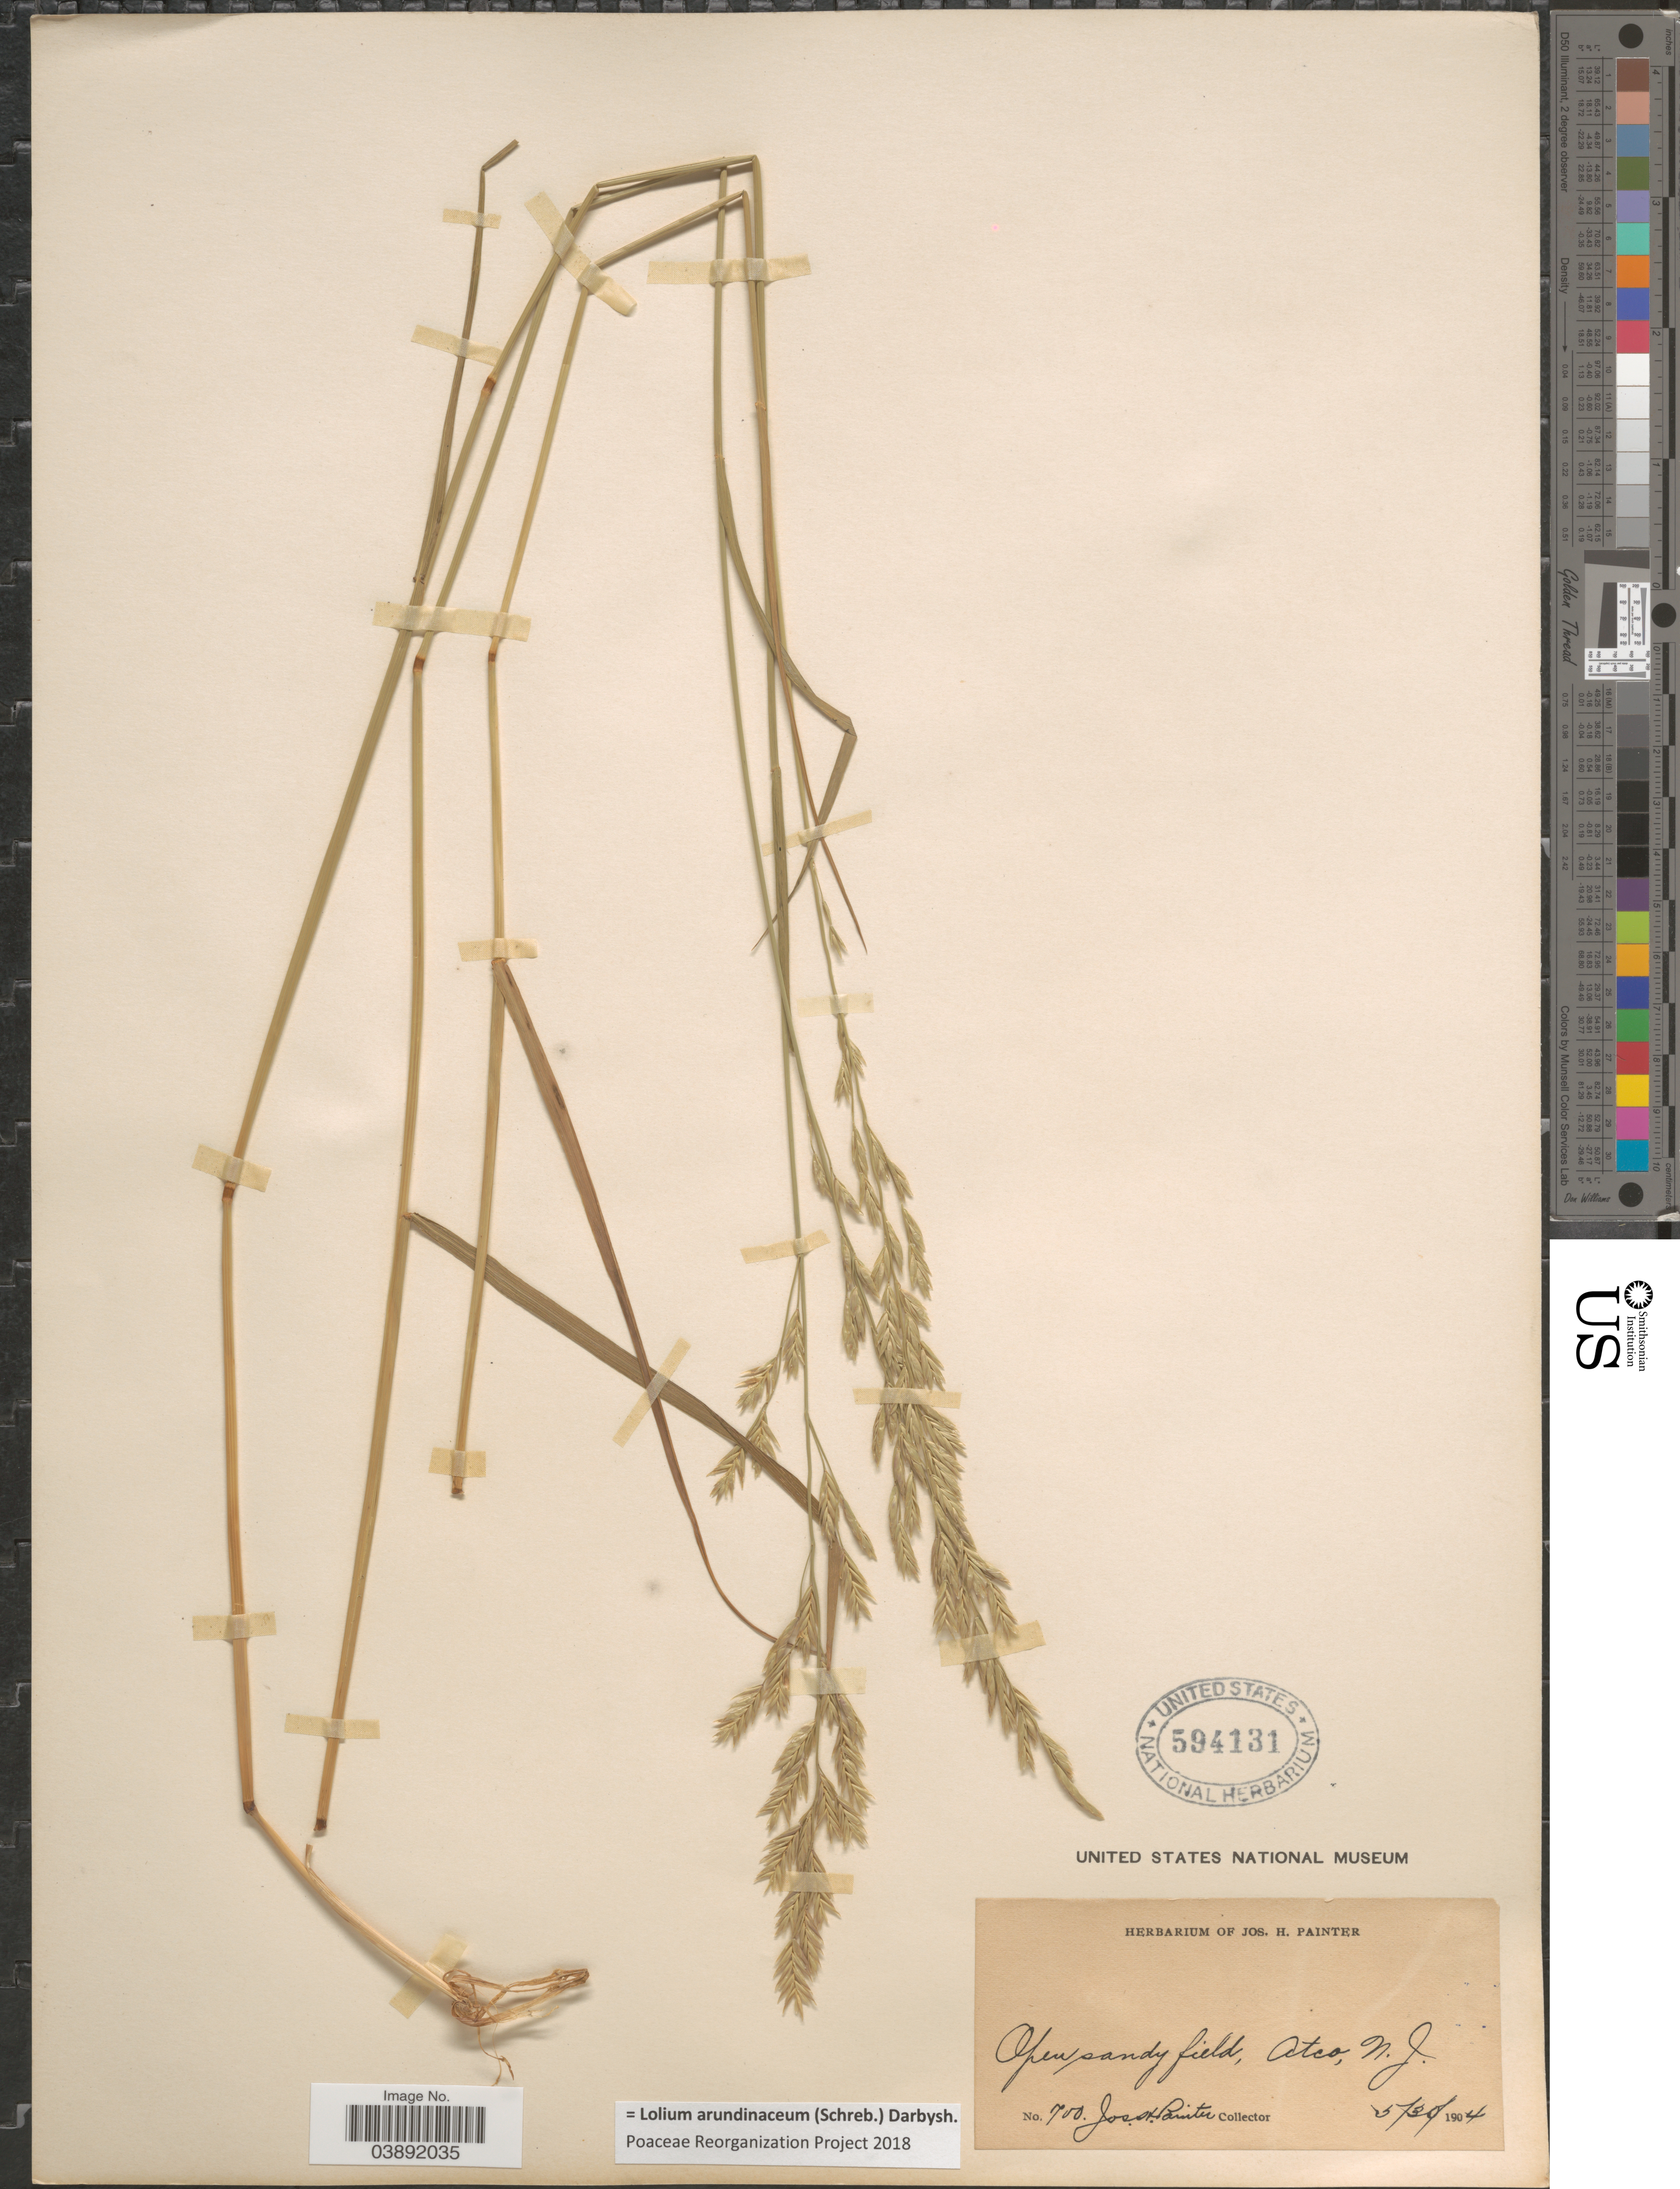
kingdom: Plantae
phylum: Tracheophyta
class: Liliopsida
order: Poales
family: Poaceae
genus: Lolium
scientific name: Lolium arundinaceum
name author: (Schreb.) Darbysh.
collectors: J. H. Painter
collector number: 700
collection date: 1904-05-30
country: United States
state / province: New Jersey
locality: Open sandy field, Atco.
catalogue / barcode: US 594131